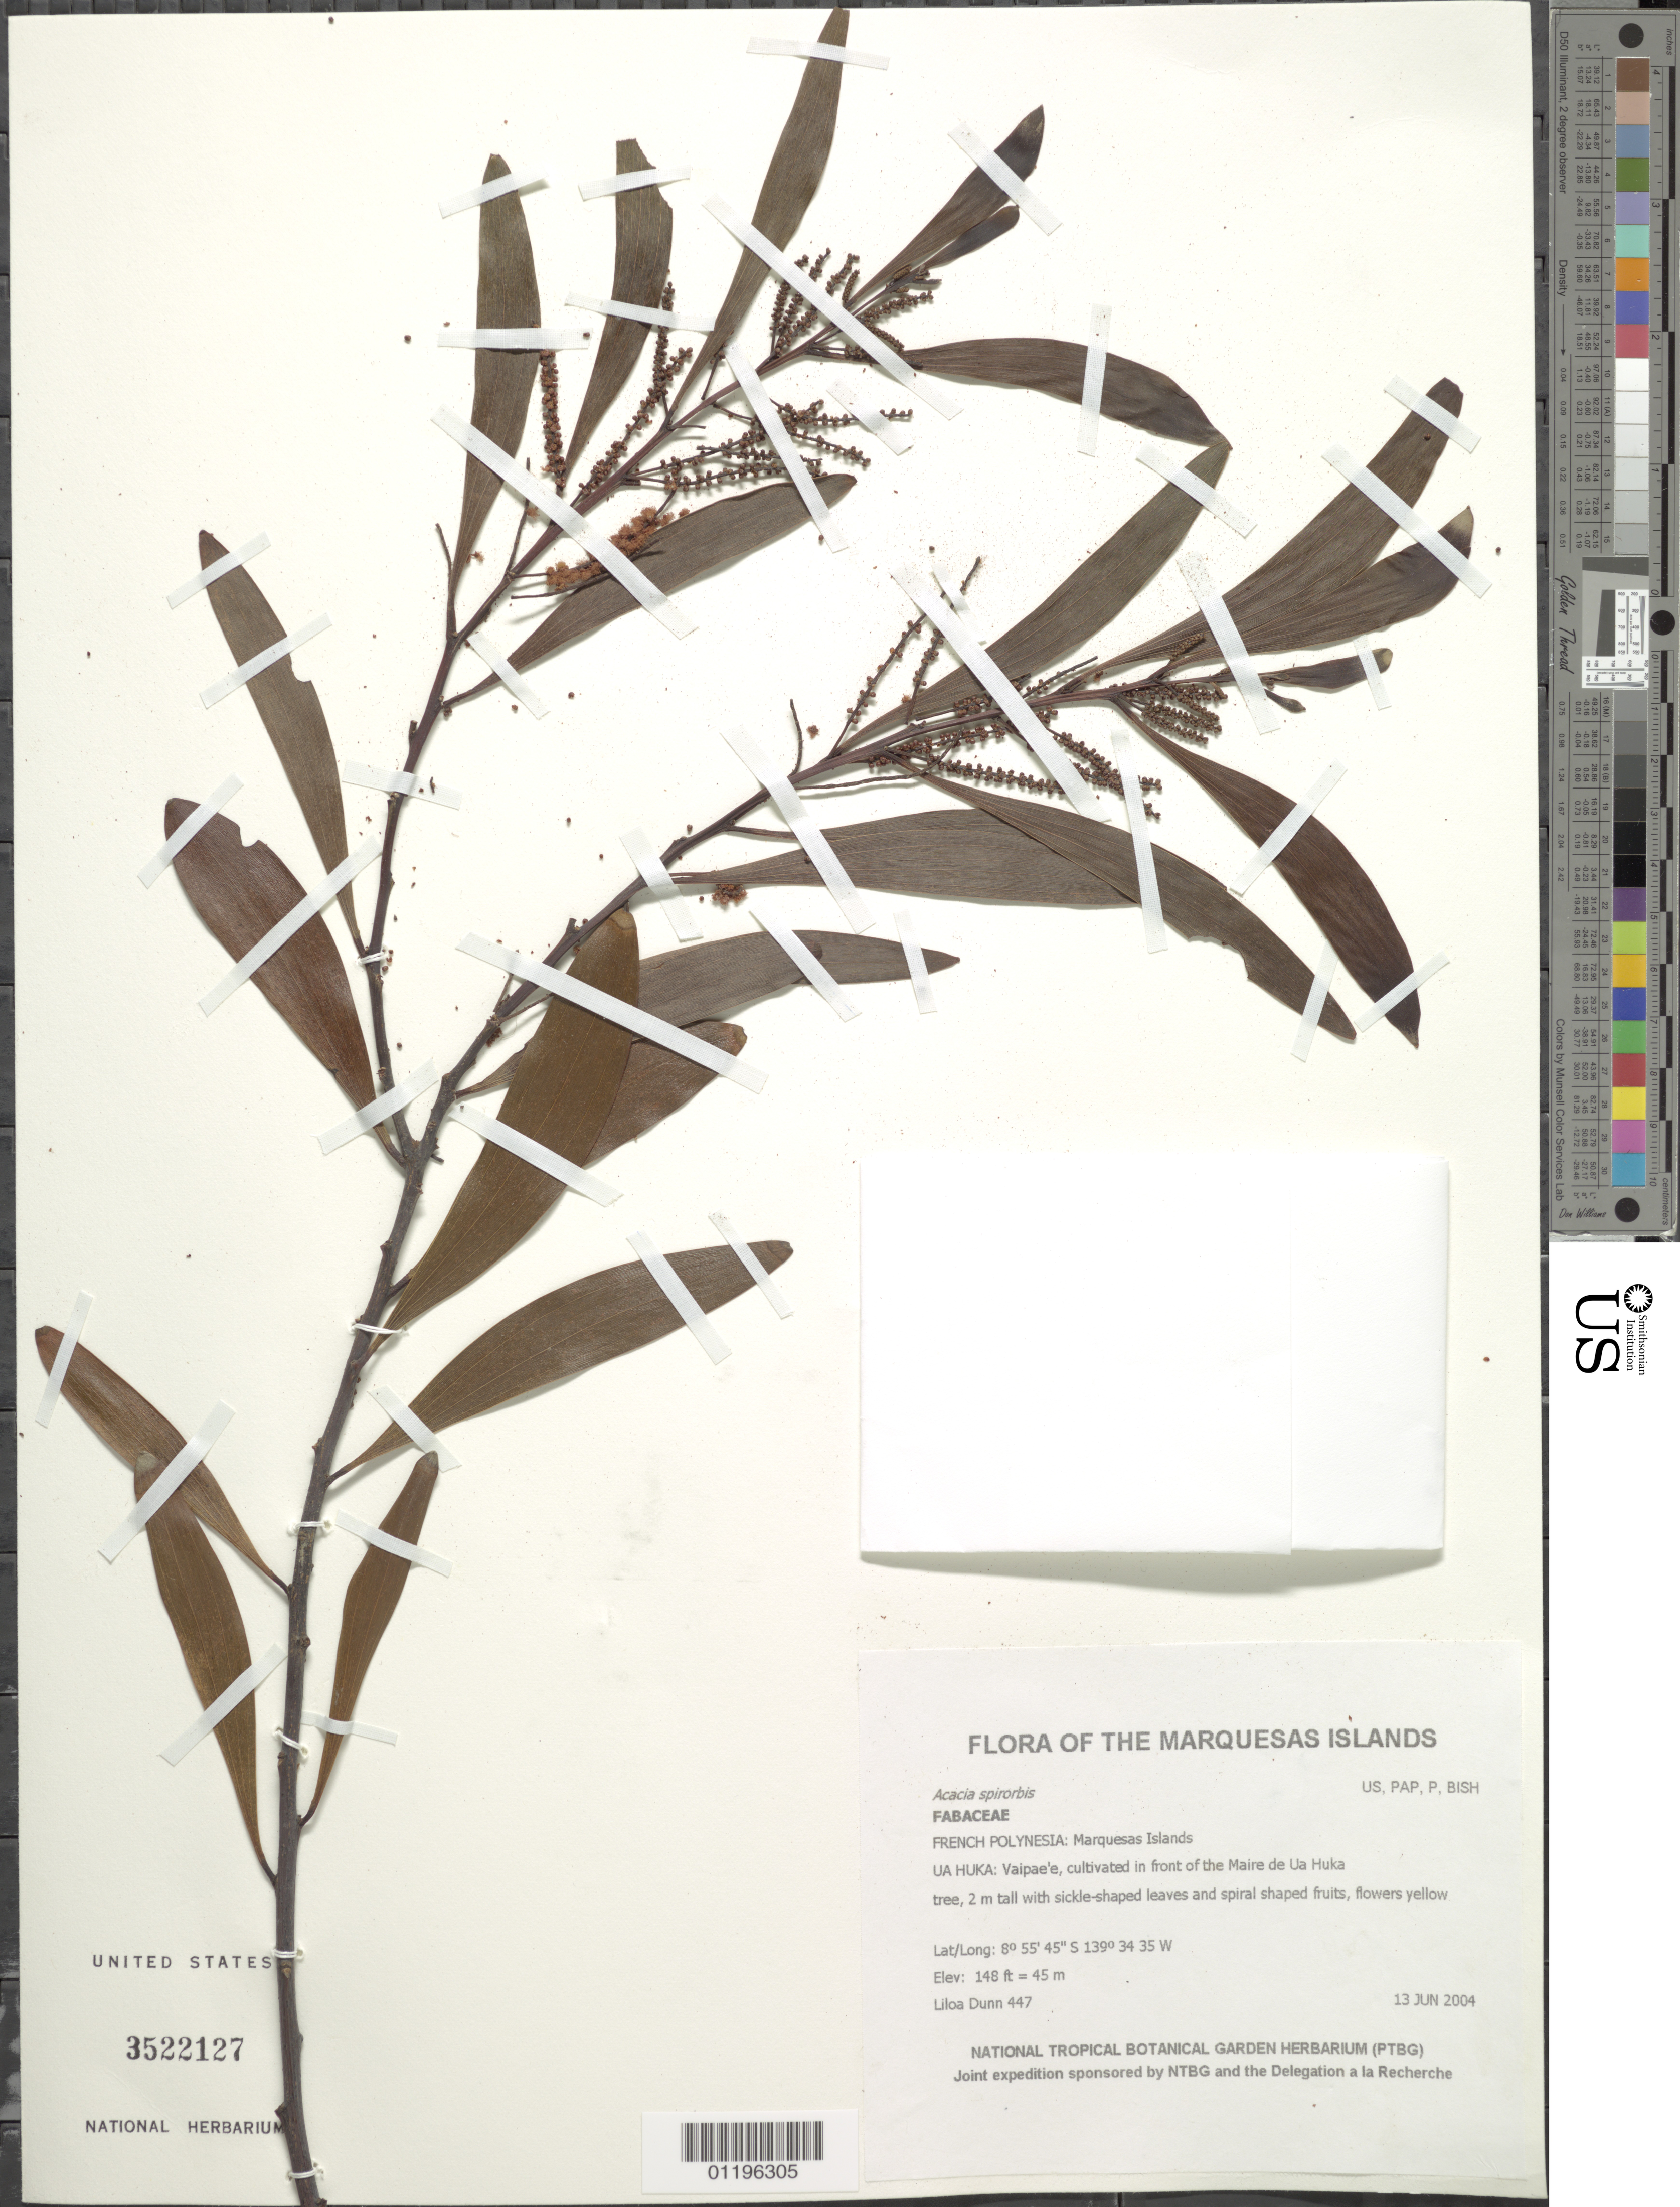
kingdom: Plantae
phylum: Tracheophyta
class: Magnoliopsida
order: Fabales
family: Fabaceae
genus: Acacia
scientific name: Acacia spirorbis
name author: Labill.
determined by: Lorence, David H., (PTBG), National Tropical Botanical Garden (UNITED STATES)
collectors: L. Dunn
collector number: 447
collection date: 2004-06-13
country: French Polynesia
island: Ua Huka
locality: Vaipae'e, cultivated in front of the Maire de Ua Huka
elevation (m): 45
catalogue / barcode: US 3522127